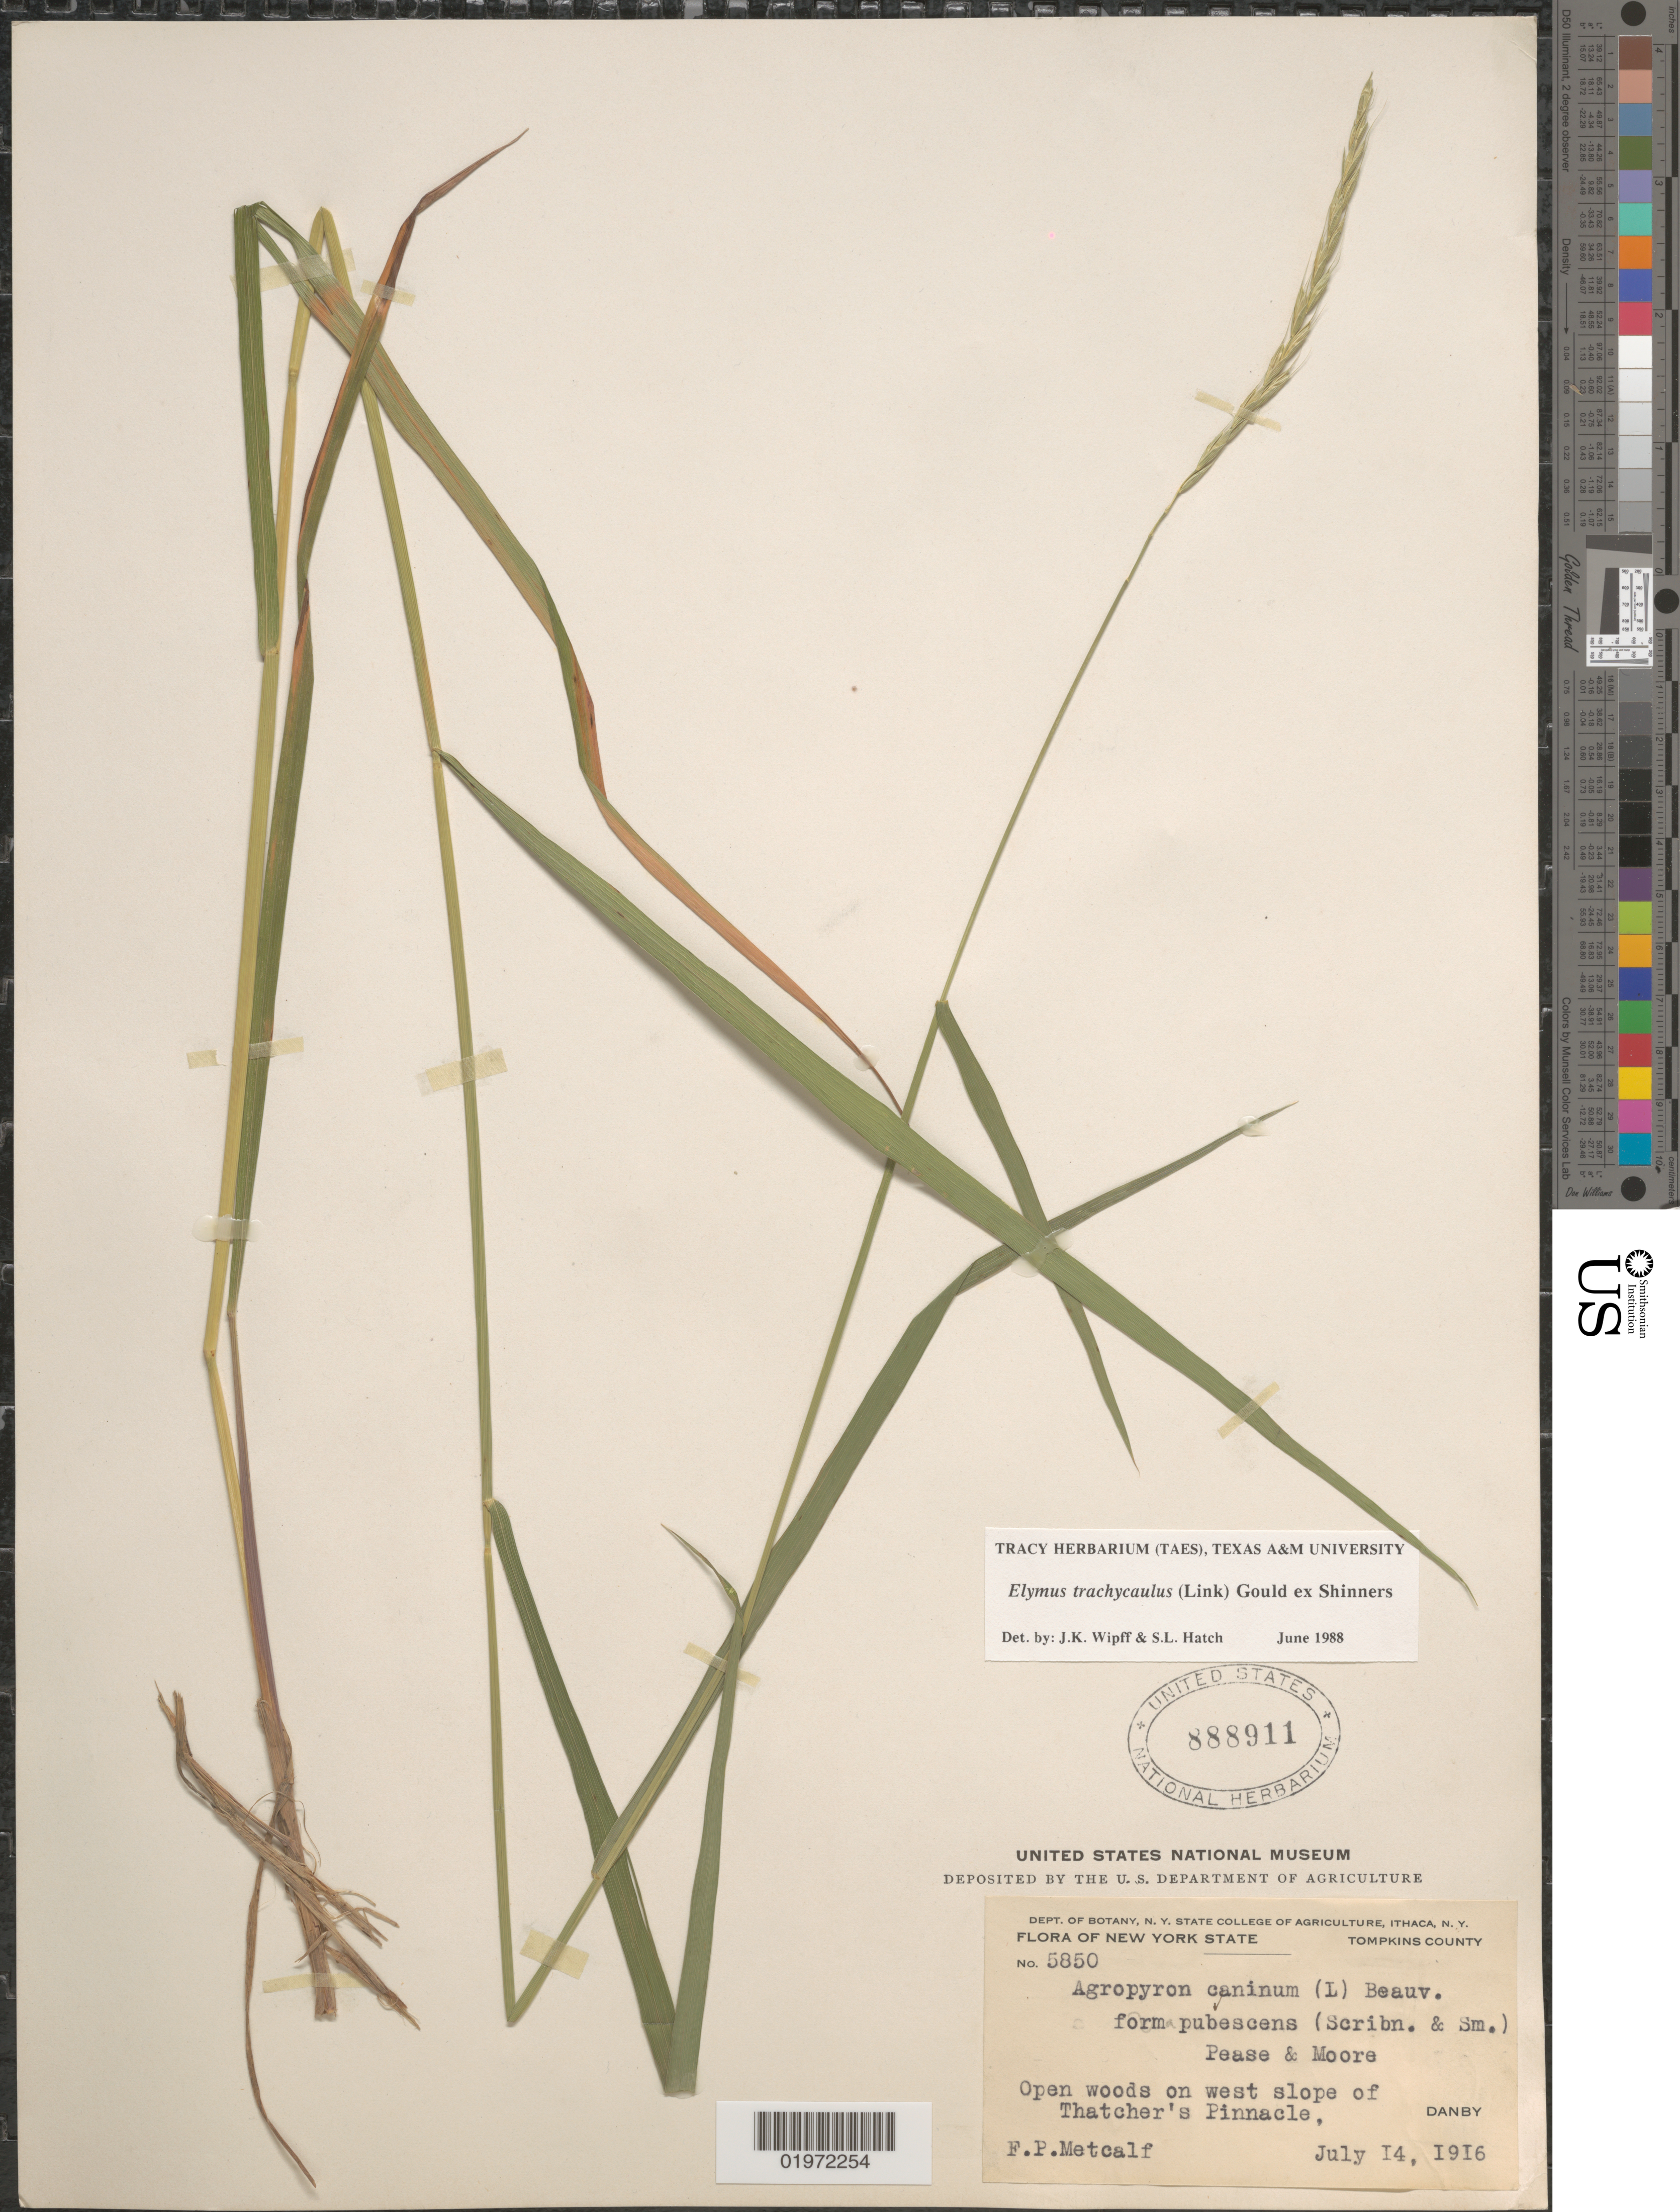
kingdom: Plantae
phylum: Tracheophyta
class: Liliopsida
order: Poales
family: Poaceae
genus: Elymus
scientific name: Elymus trachycaulus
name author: (Link) Gould ex Shinners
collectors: F. Metcalf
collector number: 5850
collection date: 1916-07-14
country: United States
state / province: New York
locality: Tompkins County. Open woods on west slope of Thatcher's Pinnacle. Danby.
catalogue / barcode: US 888911